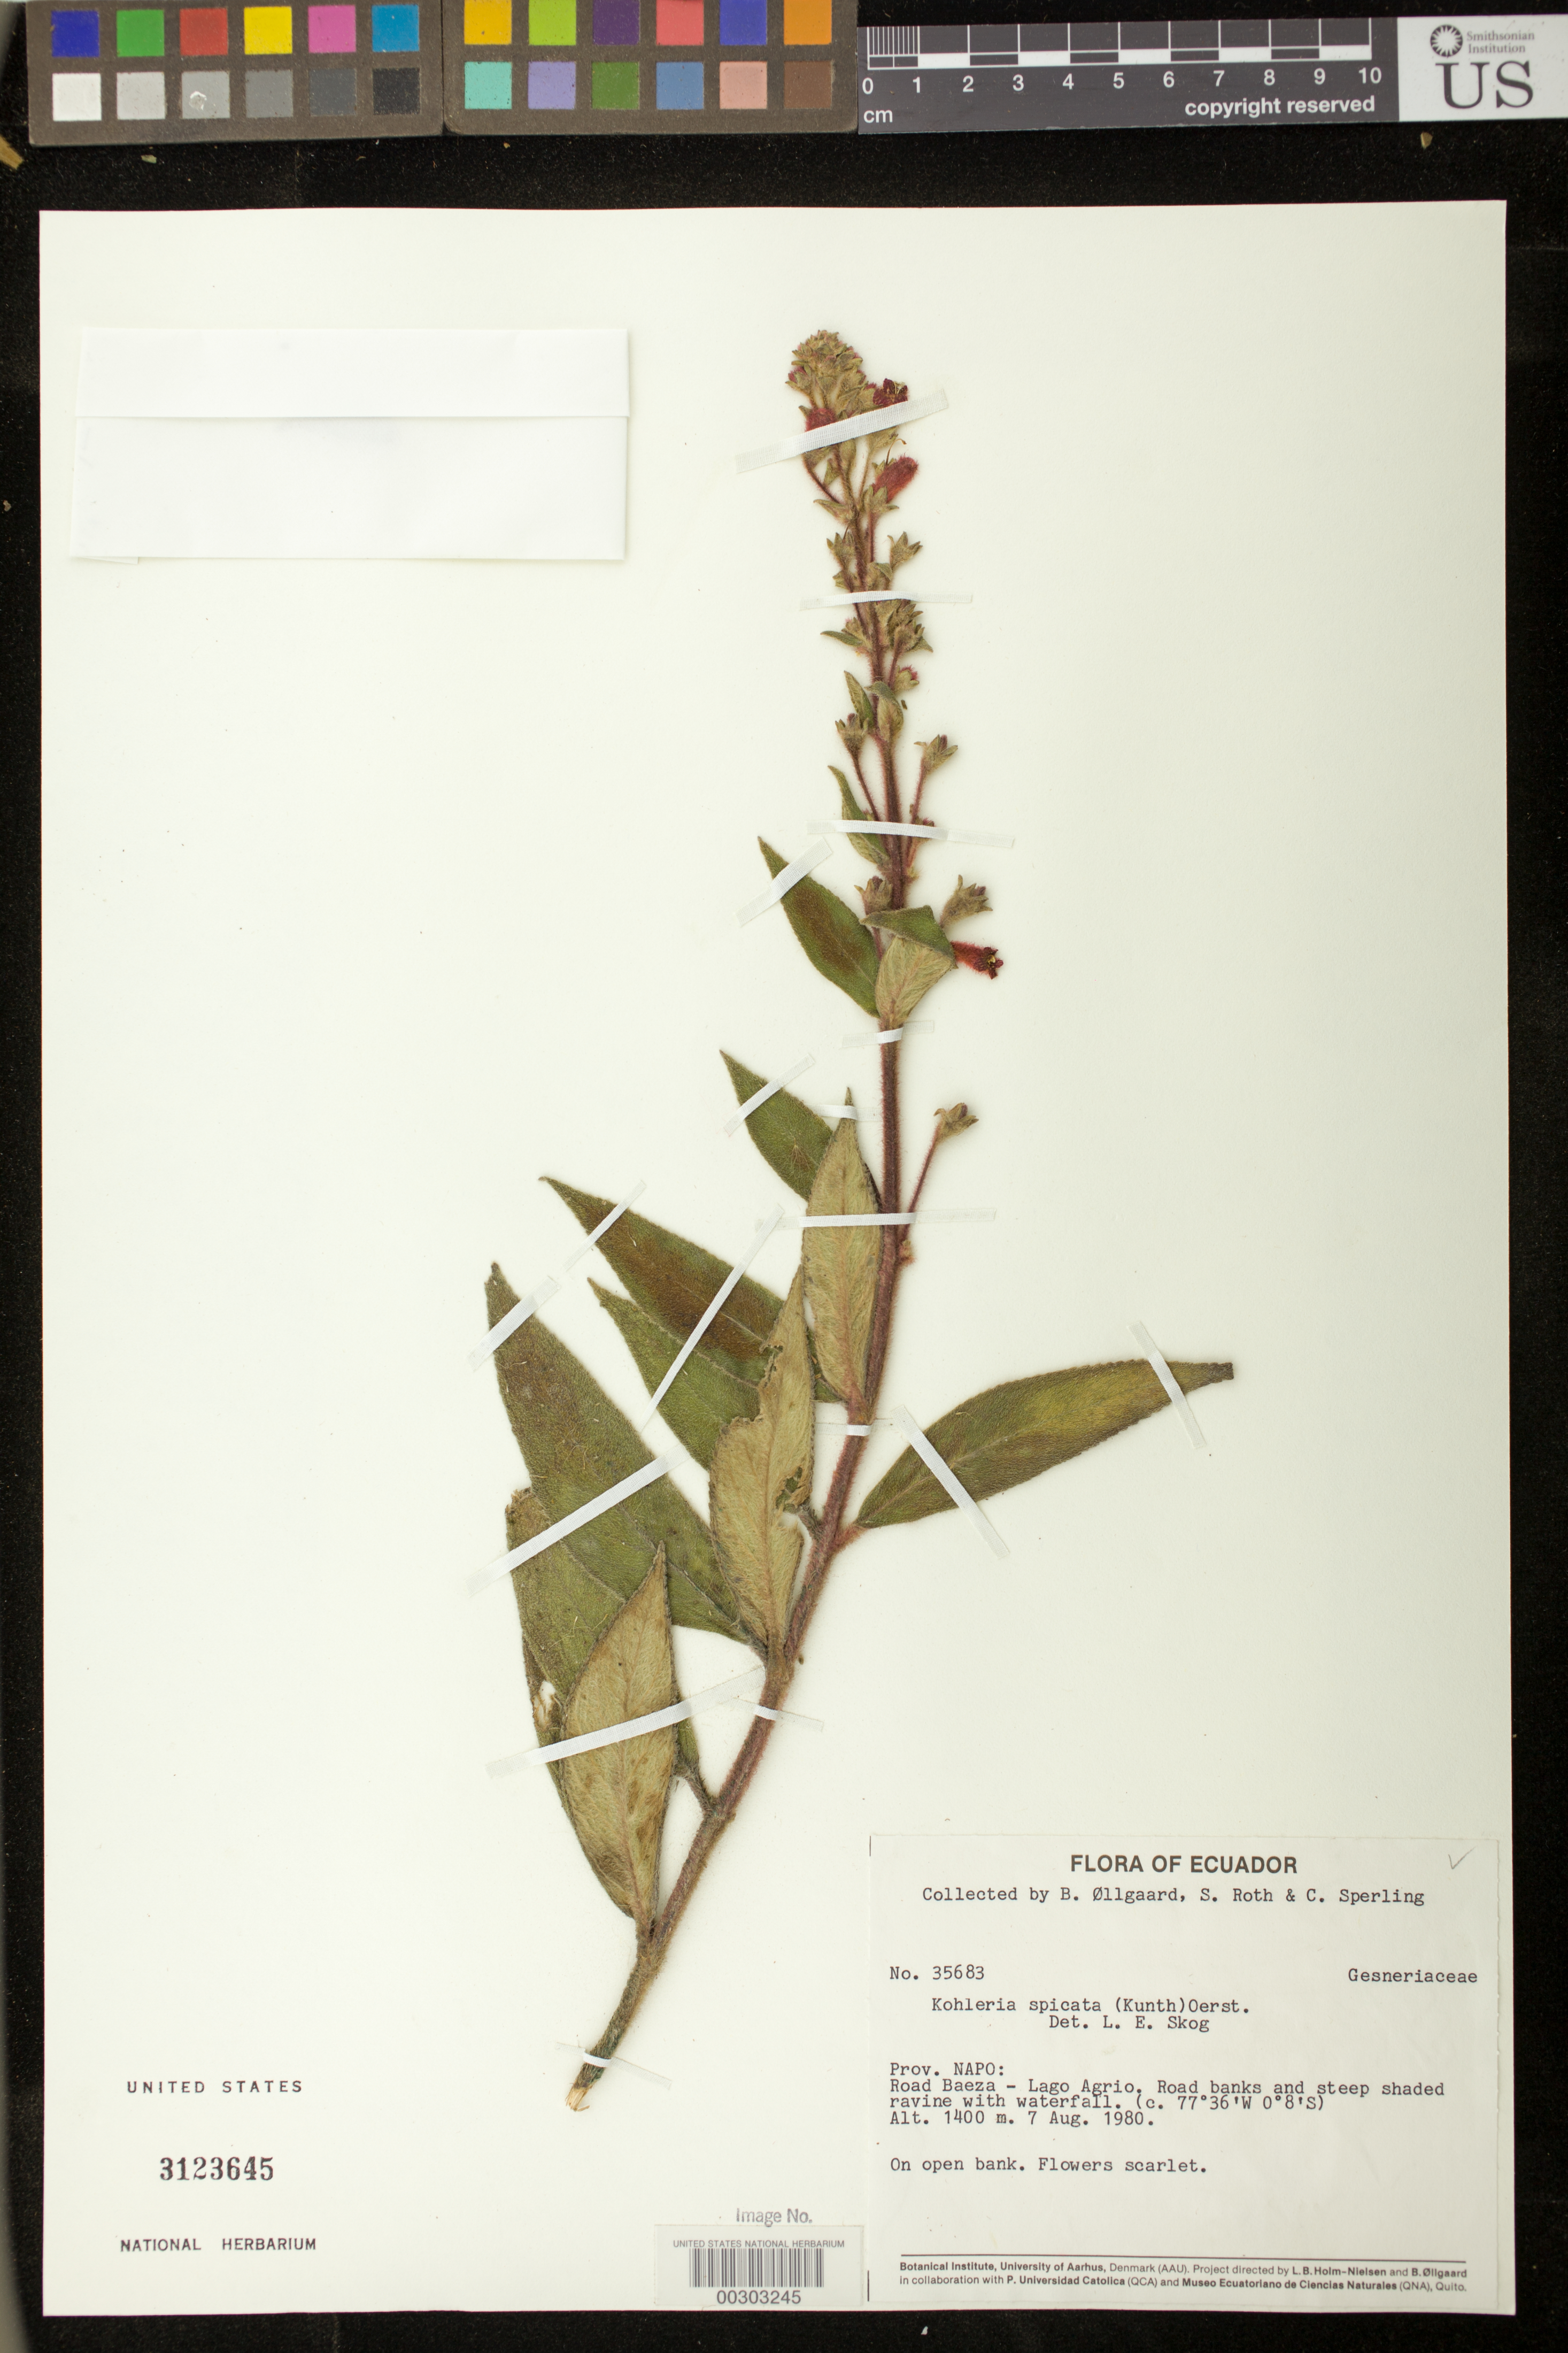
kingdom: Plantae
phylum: Tracheophyta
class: Magnoliopsida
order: Lamiales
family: Gesneriaceae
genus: Kohleria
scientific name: Kohleria spicata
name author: (Kunth) Oerst.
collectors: B. Øllgaard, S. Roth & C. Sperling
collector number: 35683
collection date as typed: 07 Aug 1980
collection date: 1980-08-07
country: Ecuador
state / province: Napo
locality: Road Baeza - Lago Agrio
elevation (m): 1400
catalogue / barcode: US 3123645